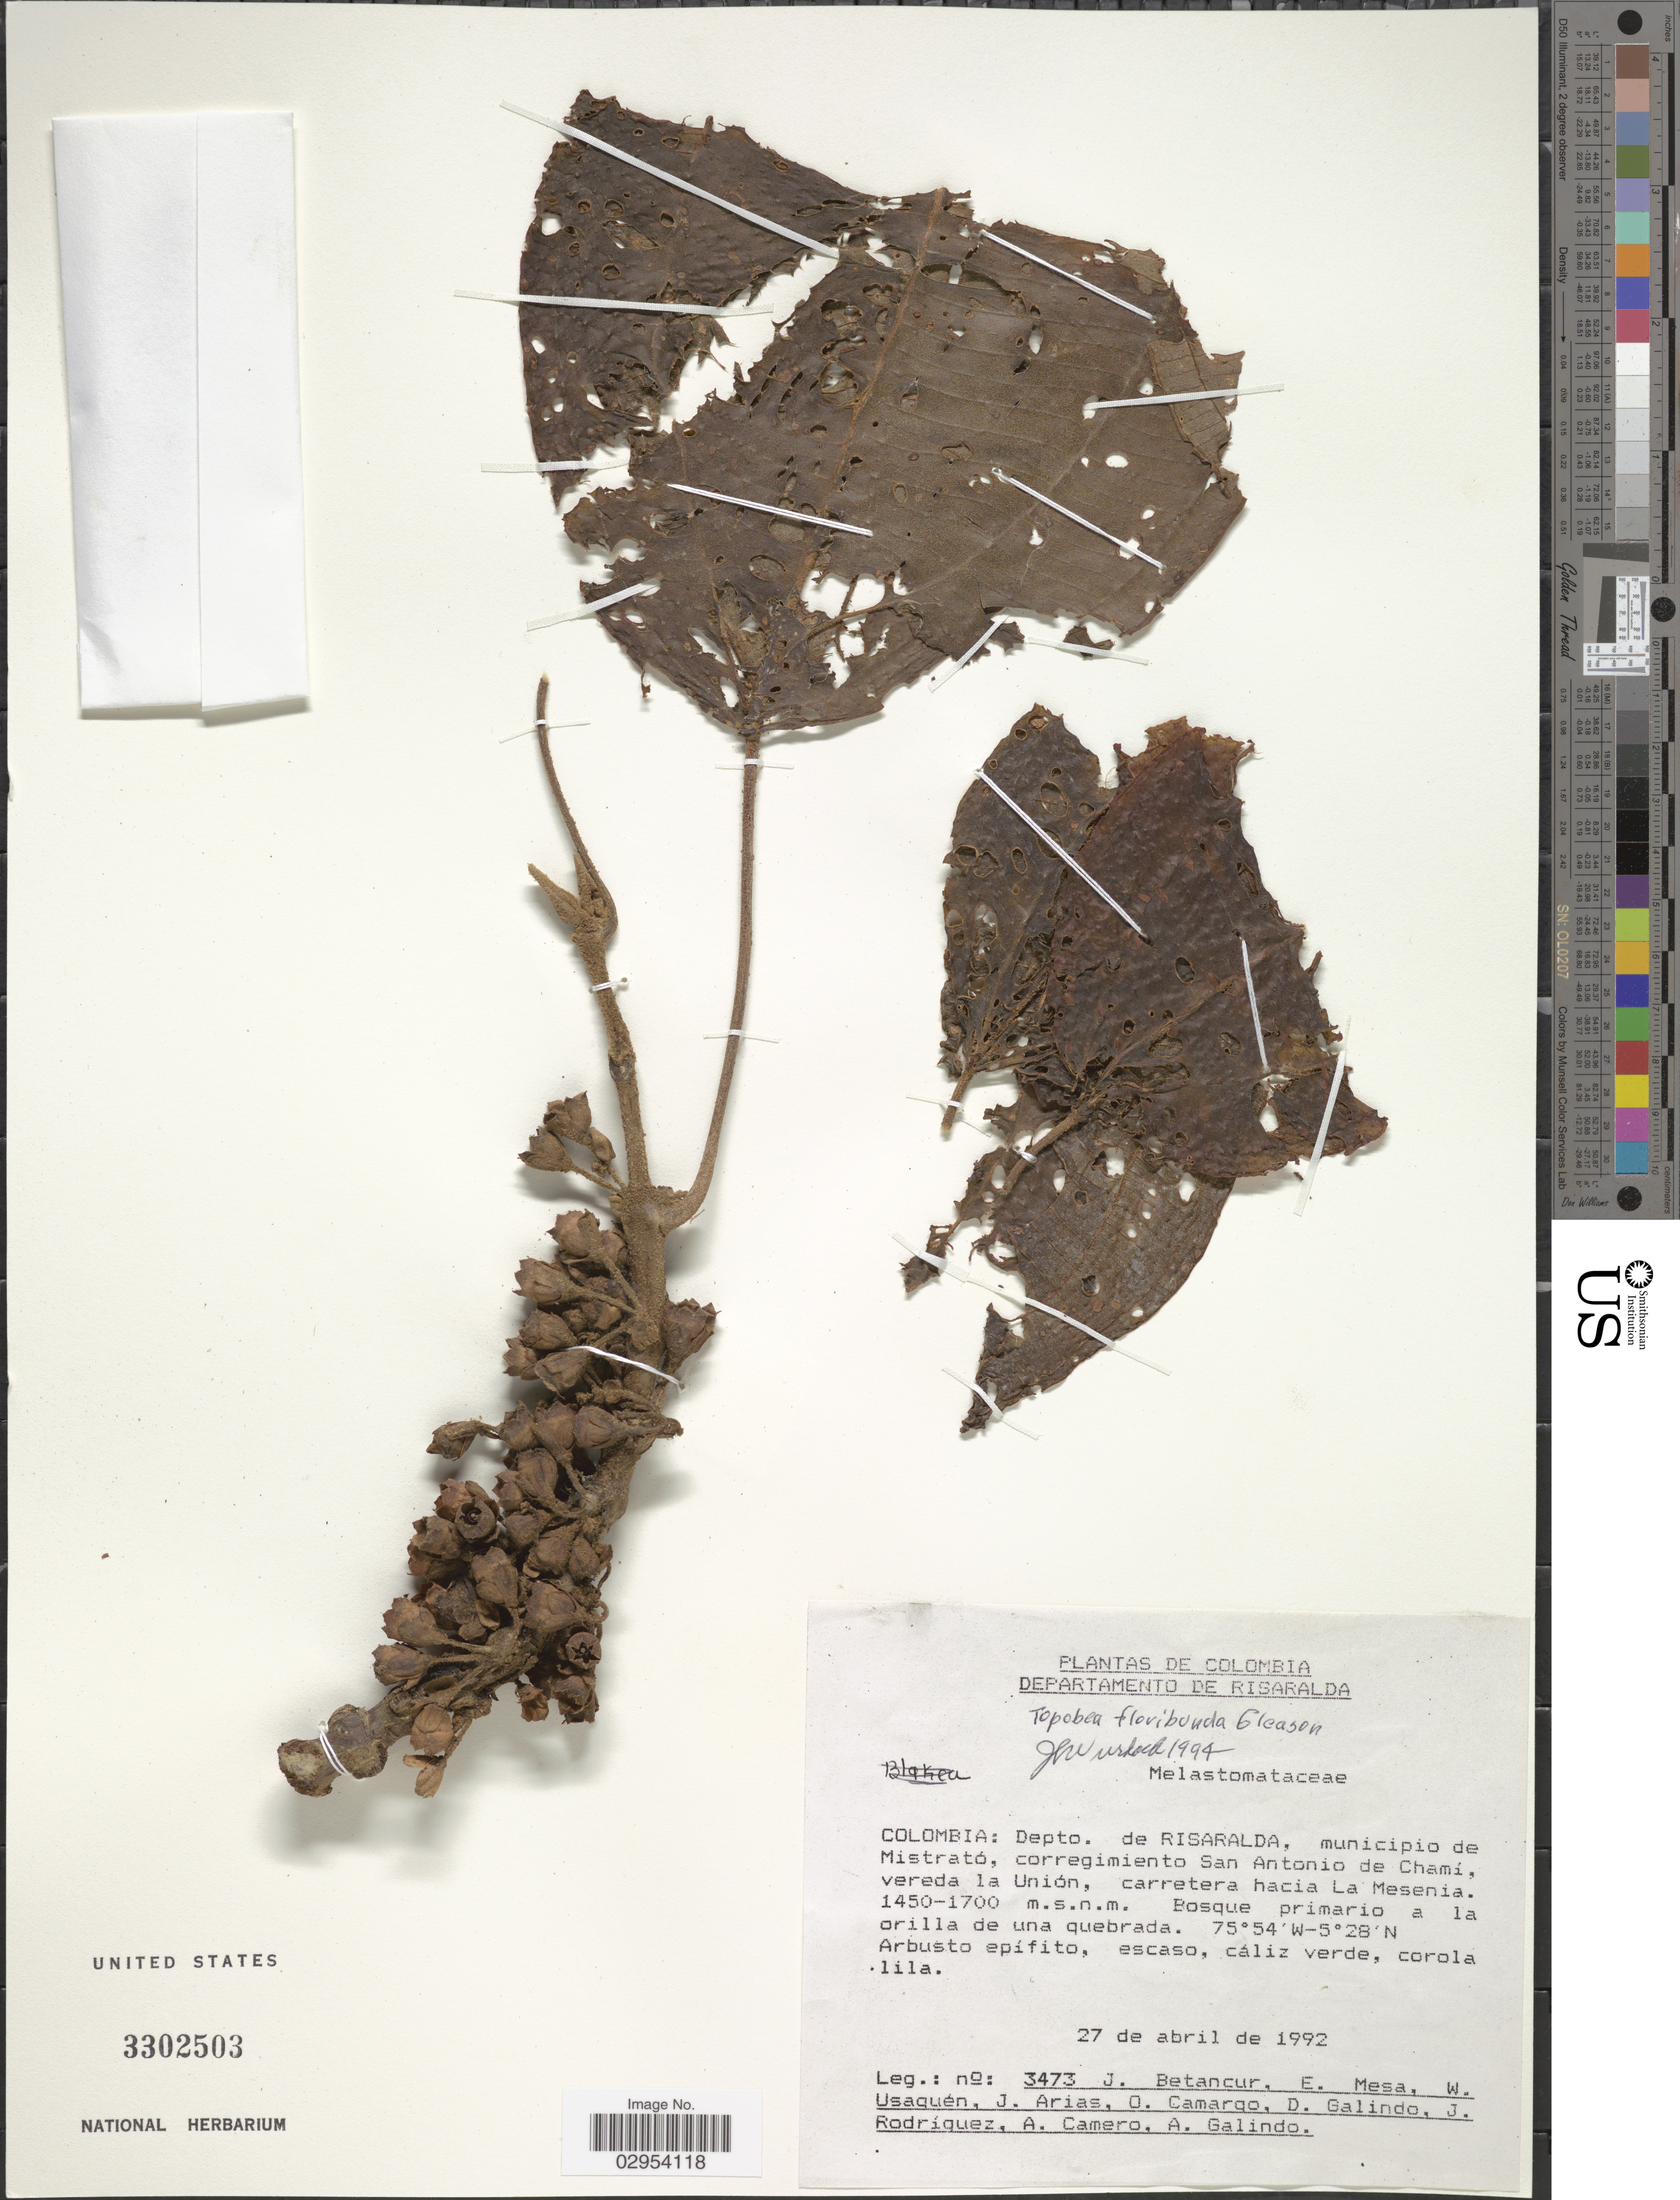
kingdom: Plantae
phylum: Tracheophyta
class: Magnoliopsida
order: Myrtales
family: Melastomataceae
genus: Topobea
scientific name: Topobea floribunda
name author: Gleason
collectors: J. Betancur, E. Mesa, W. Usaquen, J. Arias & et al.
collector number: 3473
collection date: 1992-04-27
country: Colombia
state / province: Risaralda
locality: Depto. de Risaralda, municipio de Mistrató, corregimiento San Antonio de Chamí, vereda la Unión, carretera hacia La Mesenia.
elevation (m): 1450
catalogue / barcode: US 3302503